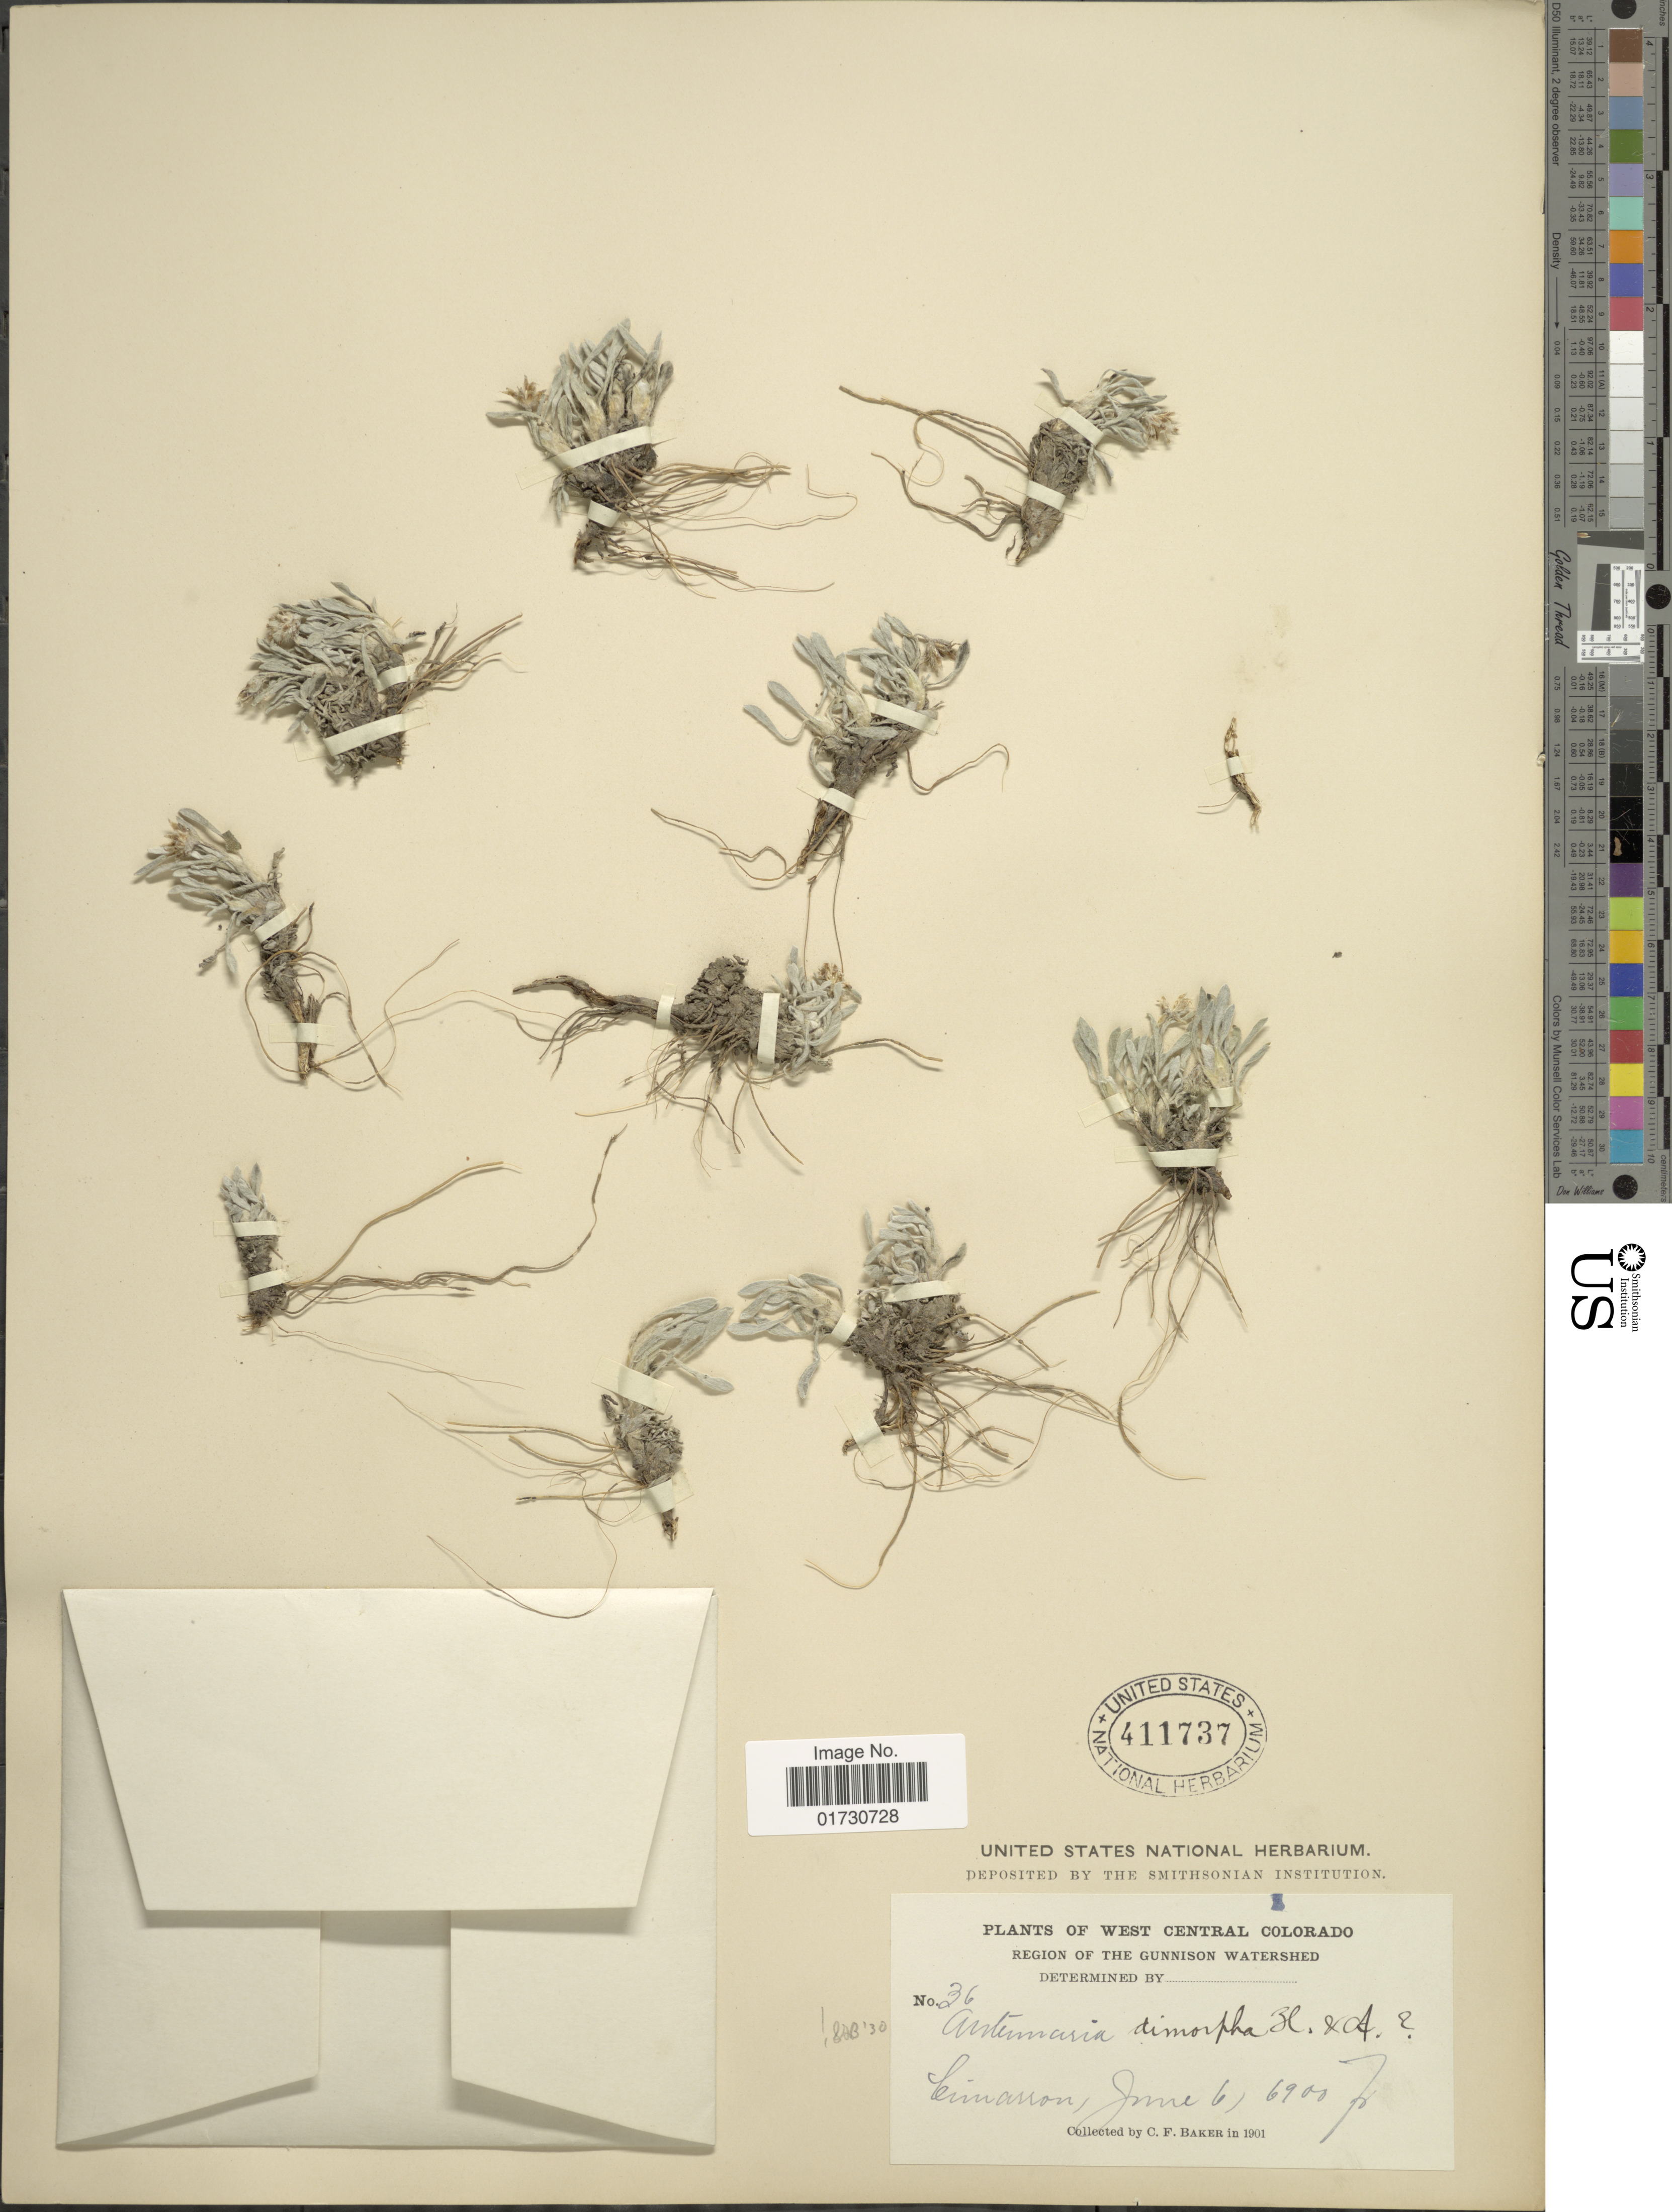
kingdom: Plantae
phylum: Tracheophyta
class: Magnoliopsida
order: Asterales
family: Asteraceae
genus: Antennaria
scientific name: Antennaria dimorpha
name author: (Nutt.) Torr. & A. Gray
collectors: C. F. Baker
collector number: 36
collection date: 1901-06-06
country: United States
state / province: Colorado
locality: West Central Colorado, Region of The Gunnison Watershed, Cimarron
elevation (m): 2103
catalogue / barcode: US 411737